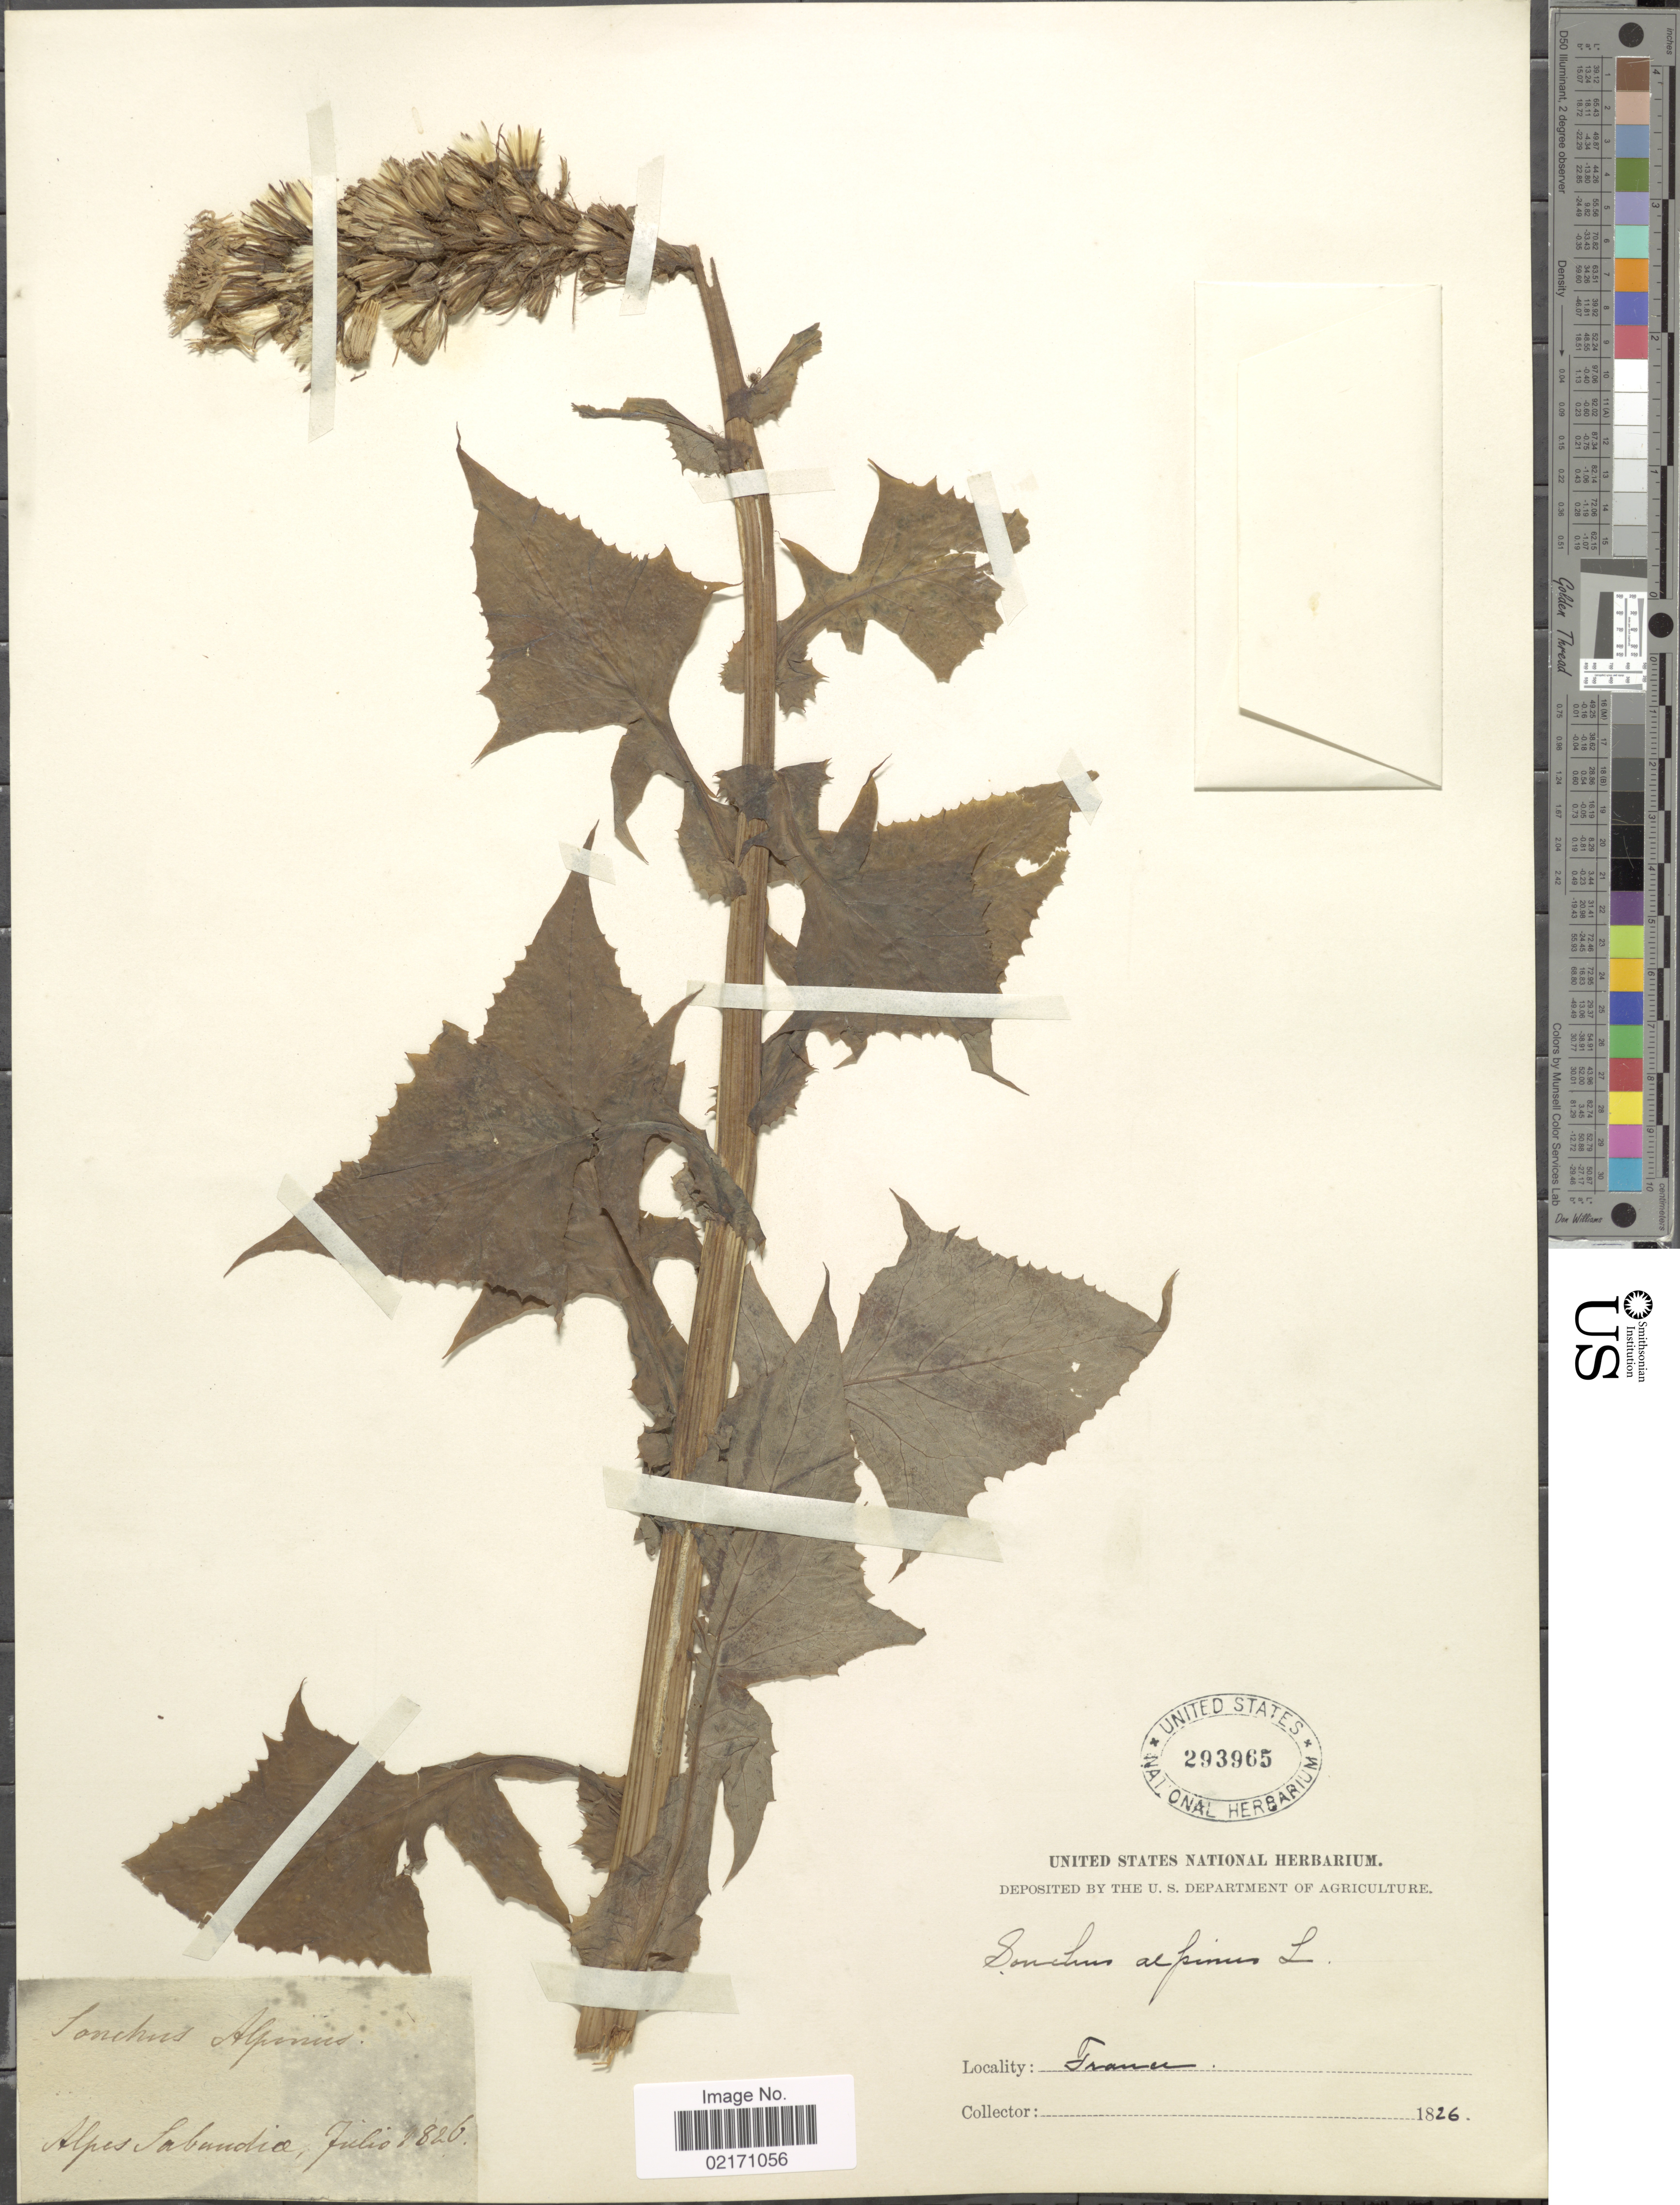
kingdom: Plantae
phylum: Tracheophyta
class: Magnoliopsida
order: Asterales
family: Asteraceae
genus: Lactuca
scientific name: Lactuca alpina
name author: (L.) A. Gray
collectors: U.S. National Herbarium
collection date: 1826-07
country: France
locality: Alpes Sabandia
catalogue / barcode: US 293965